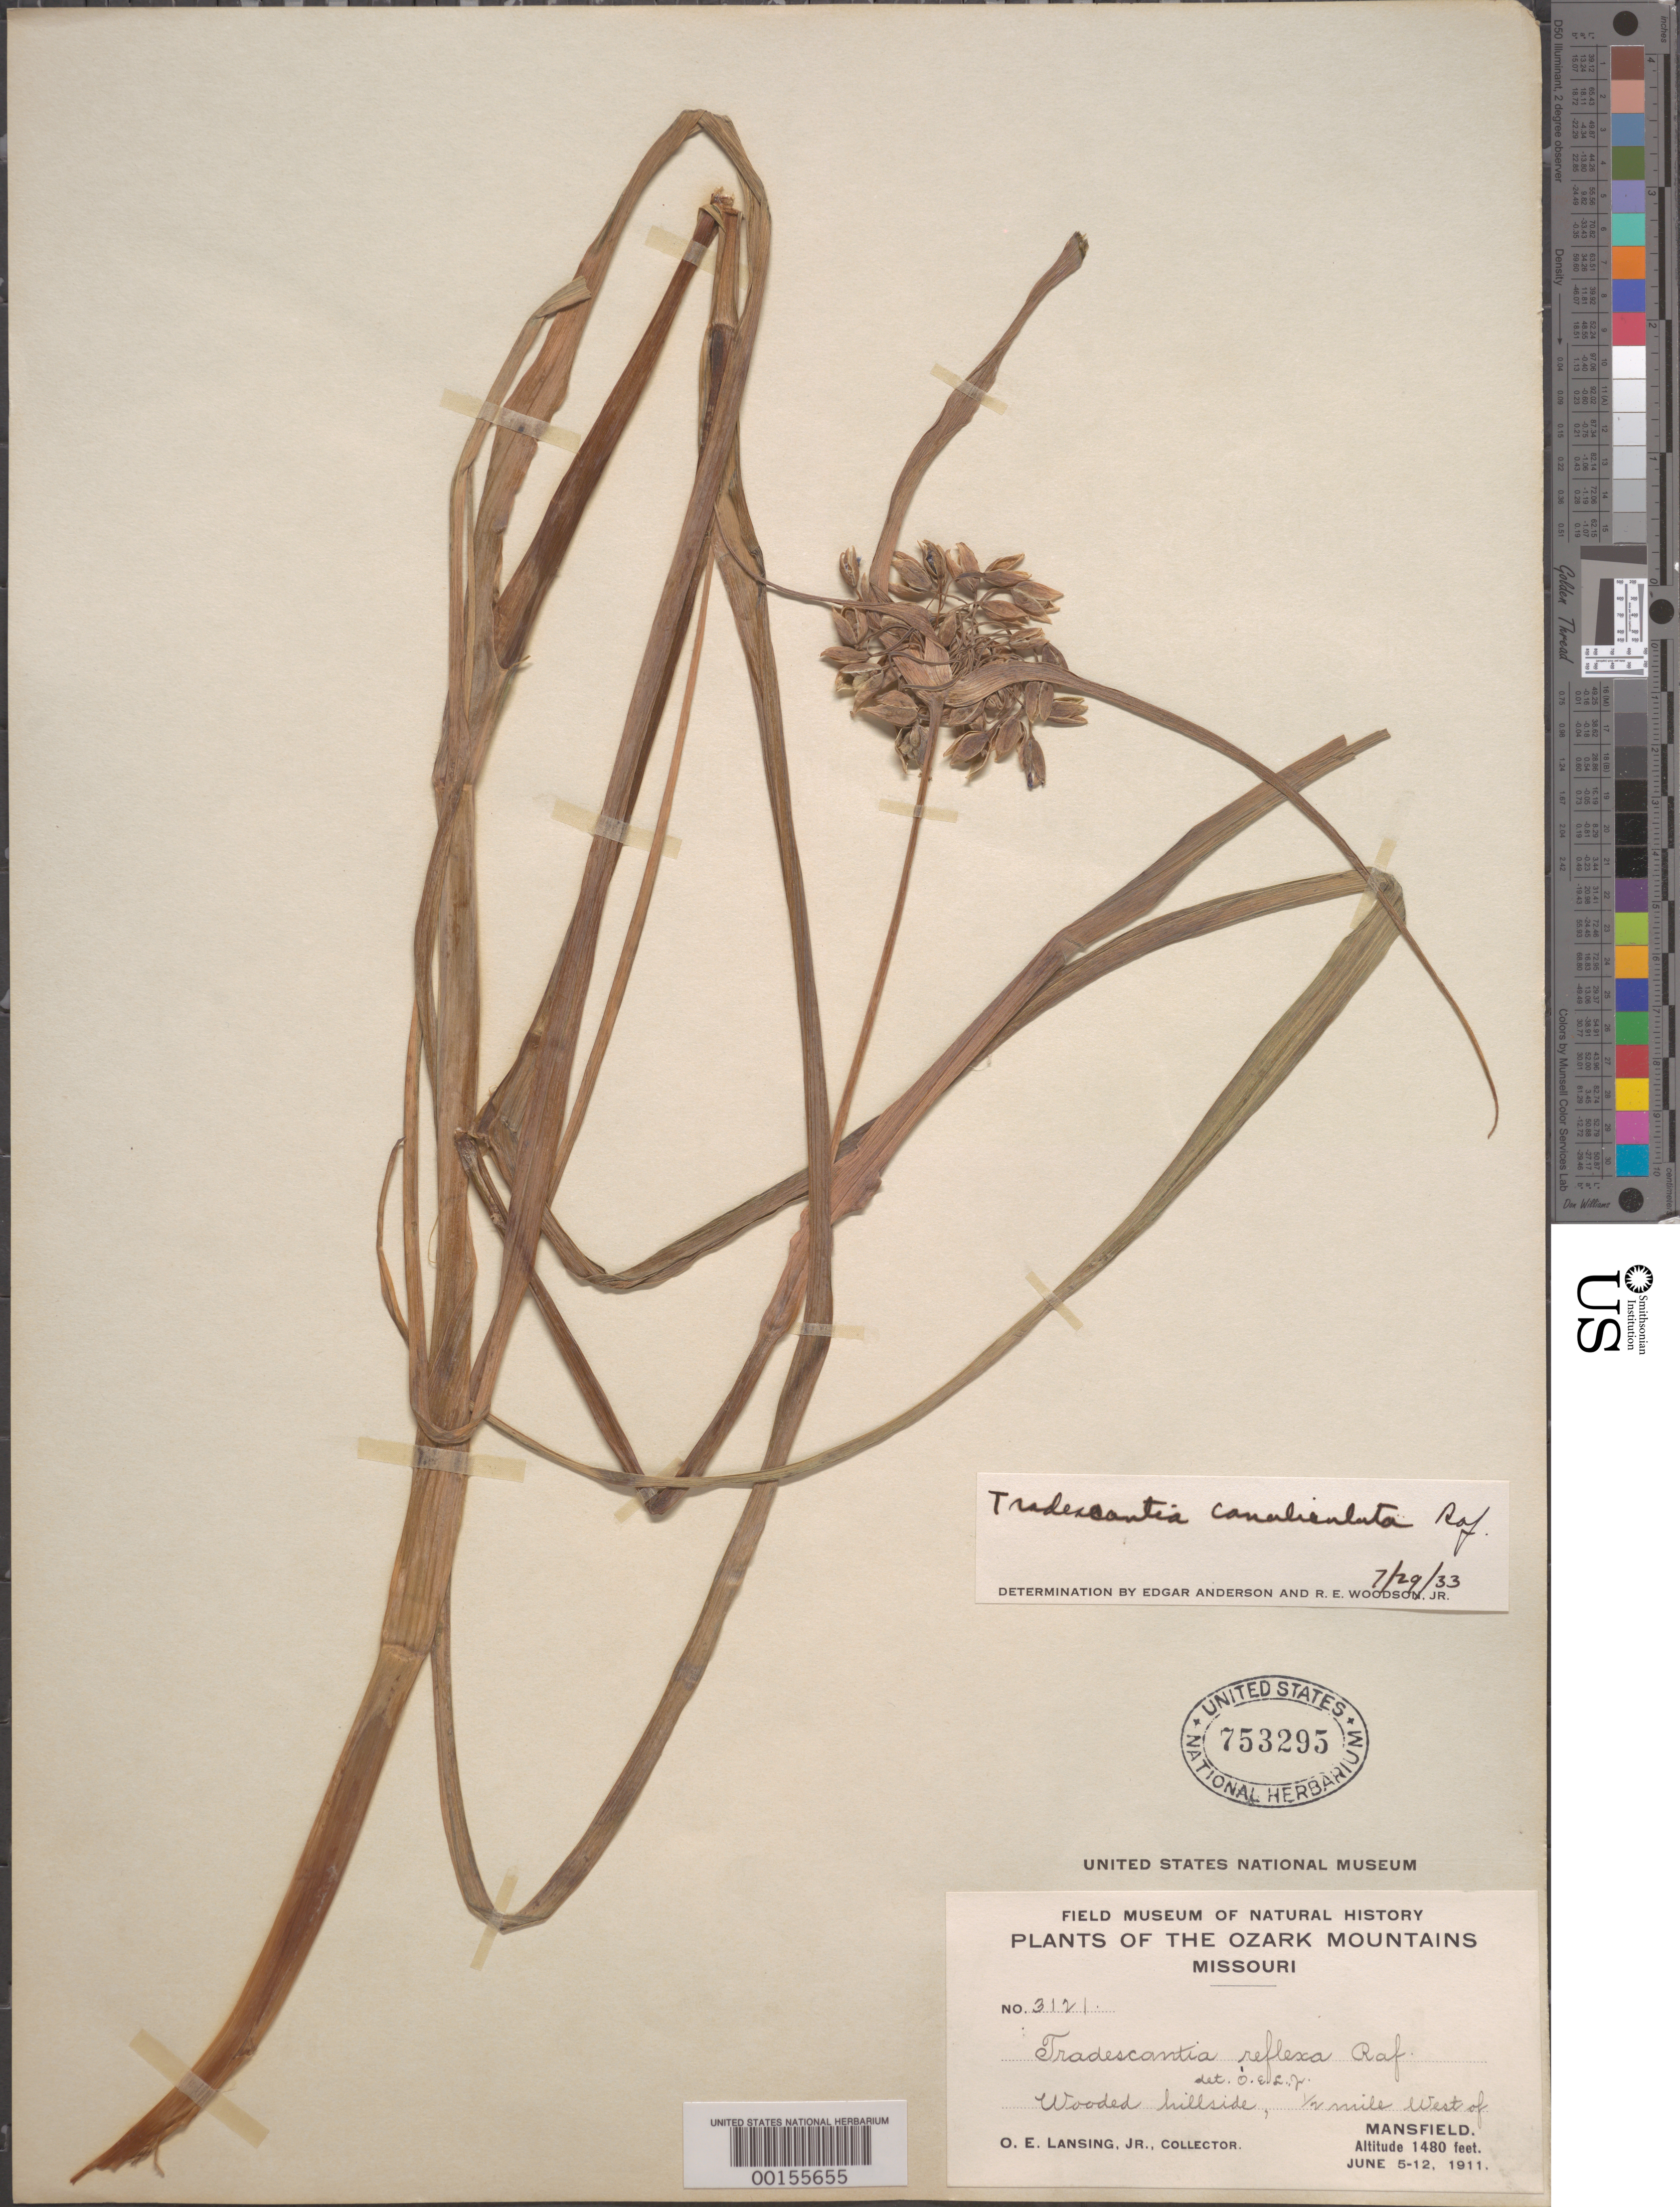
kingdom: Plantae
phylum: Tracheophyta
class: Liliopsida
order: Commelinales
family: Commelinaceae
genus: Tradescantia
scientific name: Tradescantia ohiensis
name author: Raf.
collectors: O. Lansing Jr.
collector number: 3121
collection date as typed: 05 Jun 1911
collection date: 1911-06-05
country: United States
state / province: Missouri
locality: W of mansfield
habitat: Wooded hillside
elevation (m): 451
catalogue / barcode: US 753295